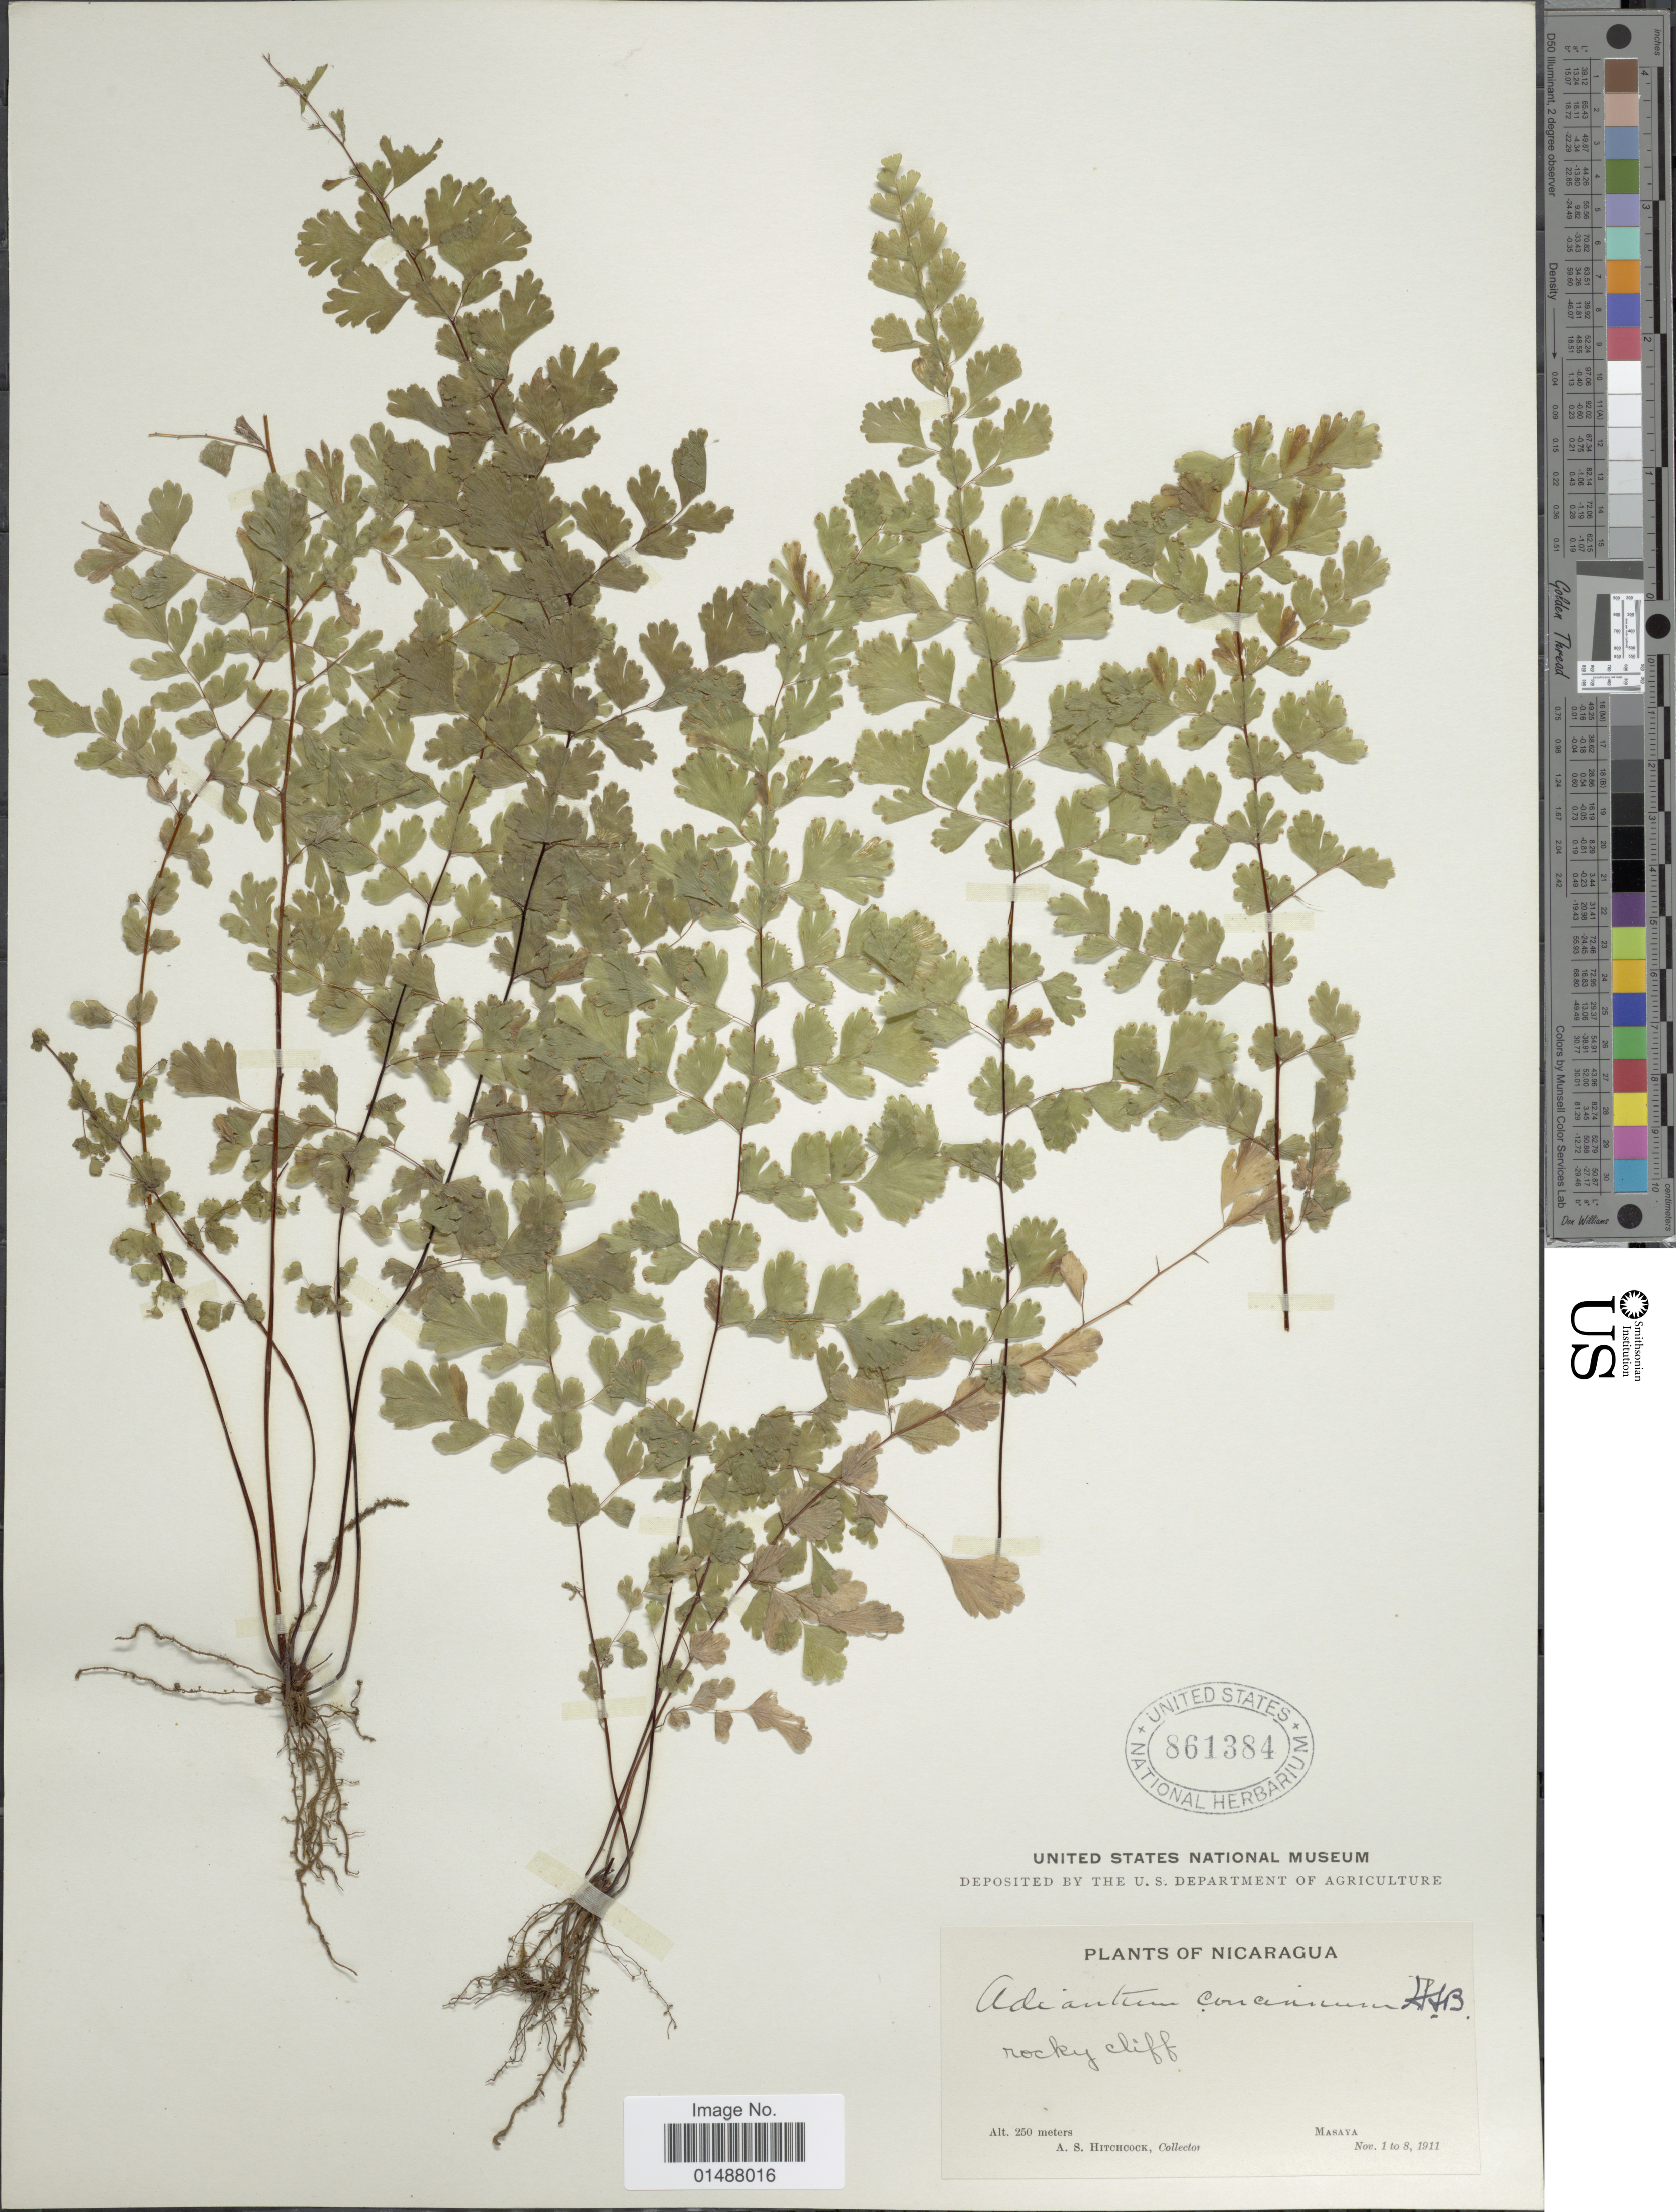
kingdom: Plantae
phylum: Tracheophyta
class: Polypodiopsida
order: Polypodiales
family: Pteridaceae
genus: Adiantum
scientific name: Adiantum concinnum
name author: Humb. & Bonpl. ex Willd.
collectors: A. S. Hitchcock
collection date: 1911-11-01/1911-11-08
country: Nicaragua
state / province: Masaya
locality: Rocky clff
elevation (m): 250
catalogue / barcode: US 861384